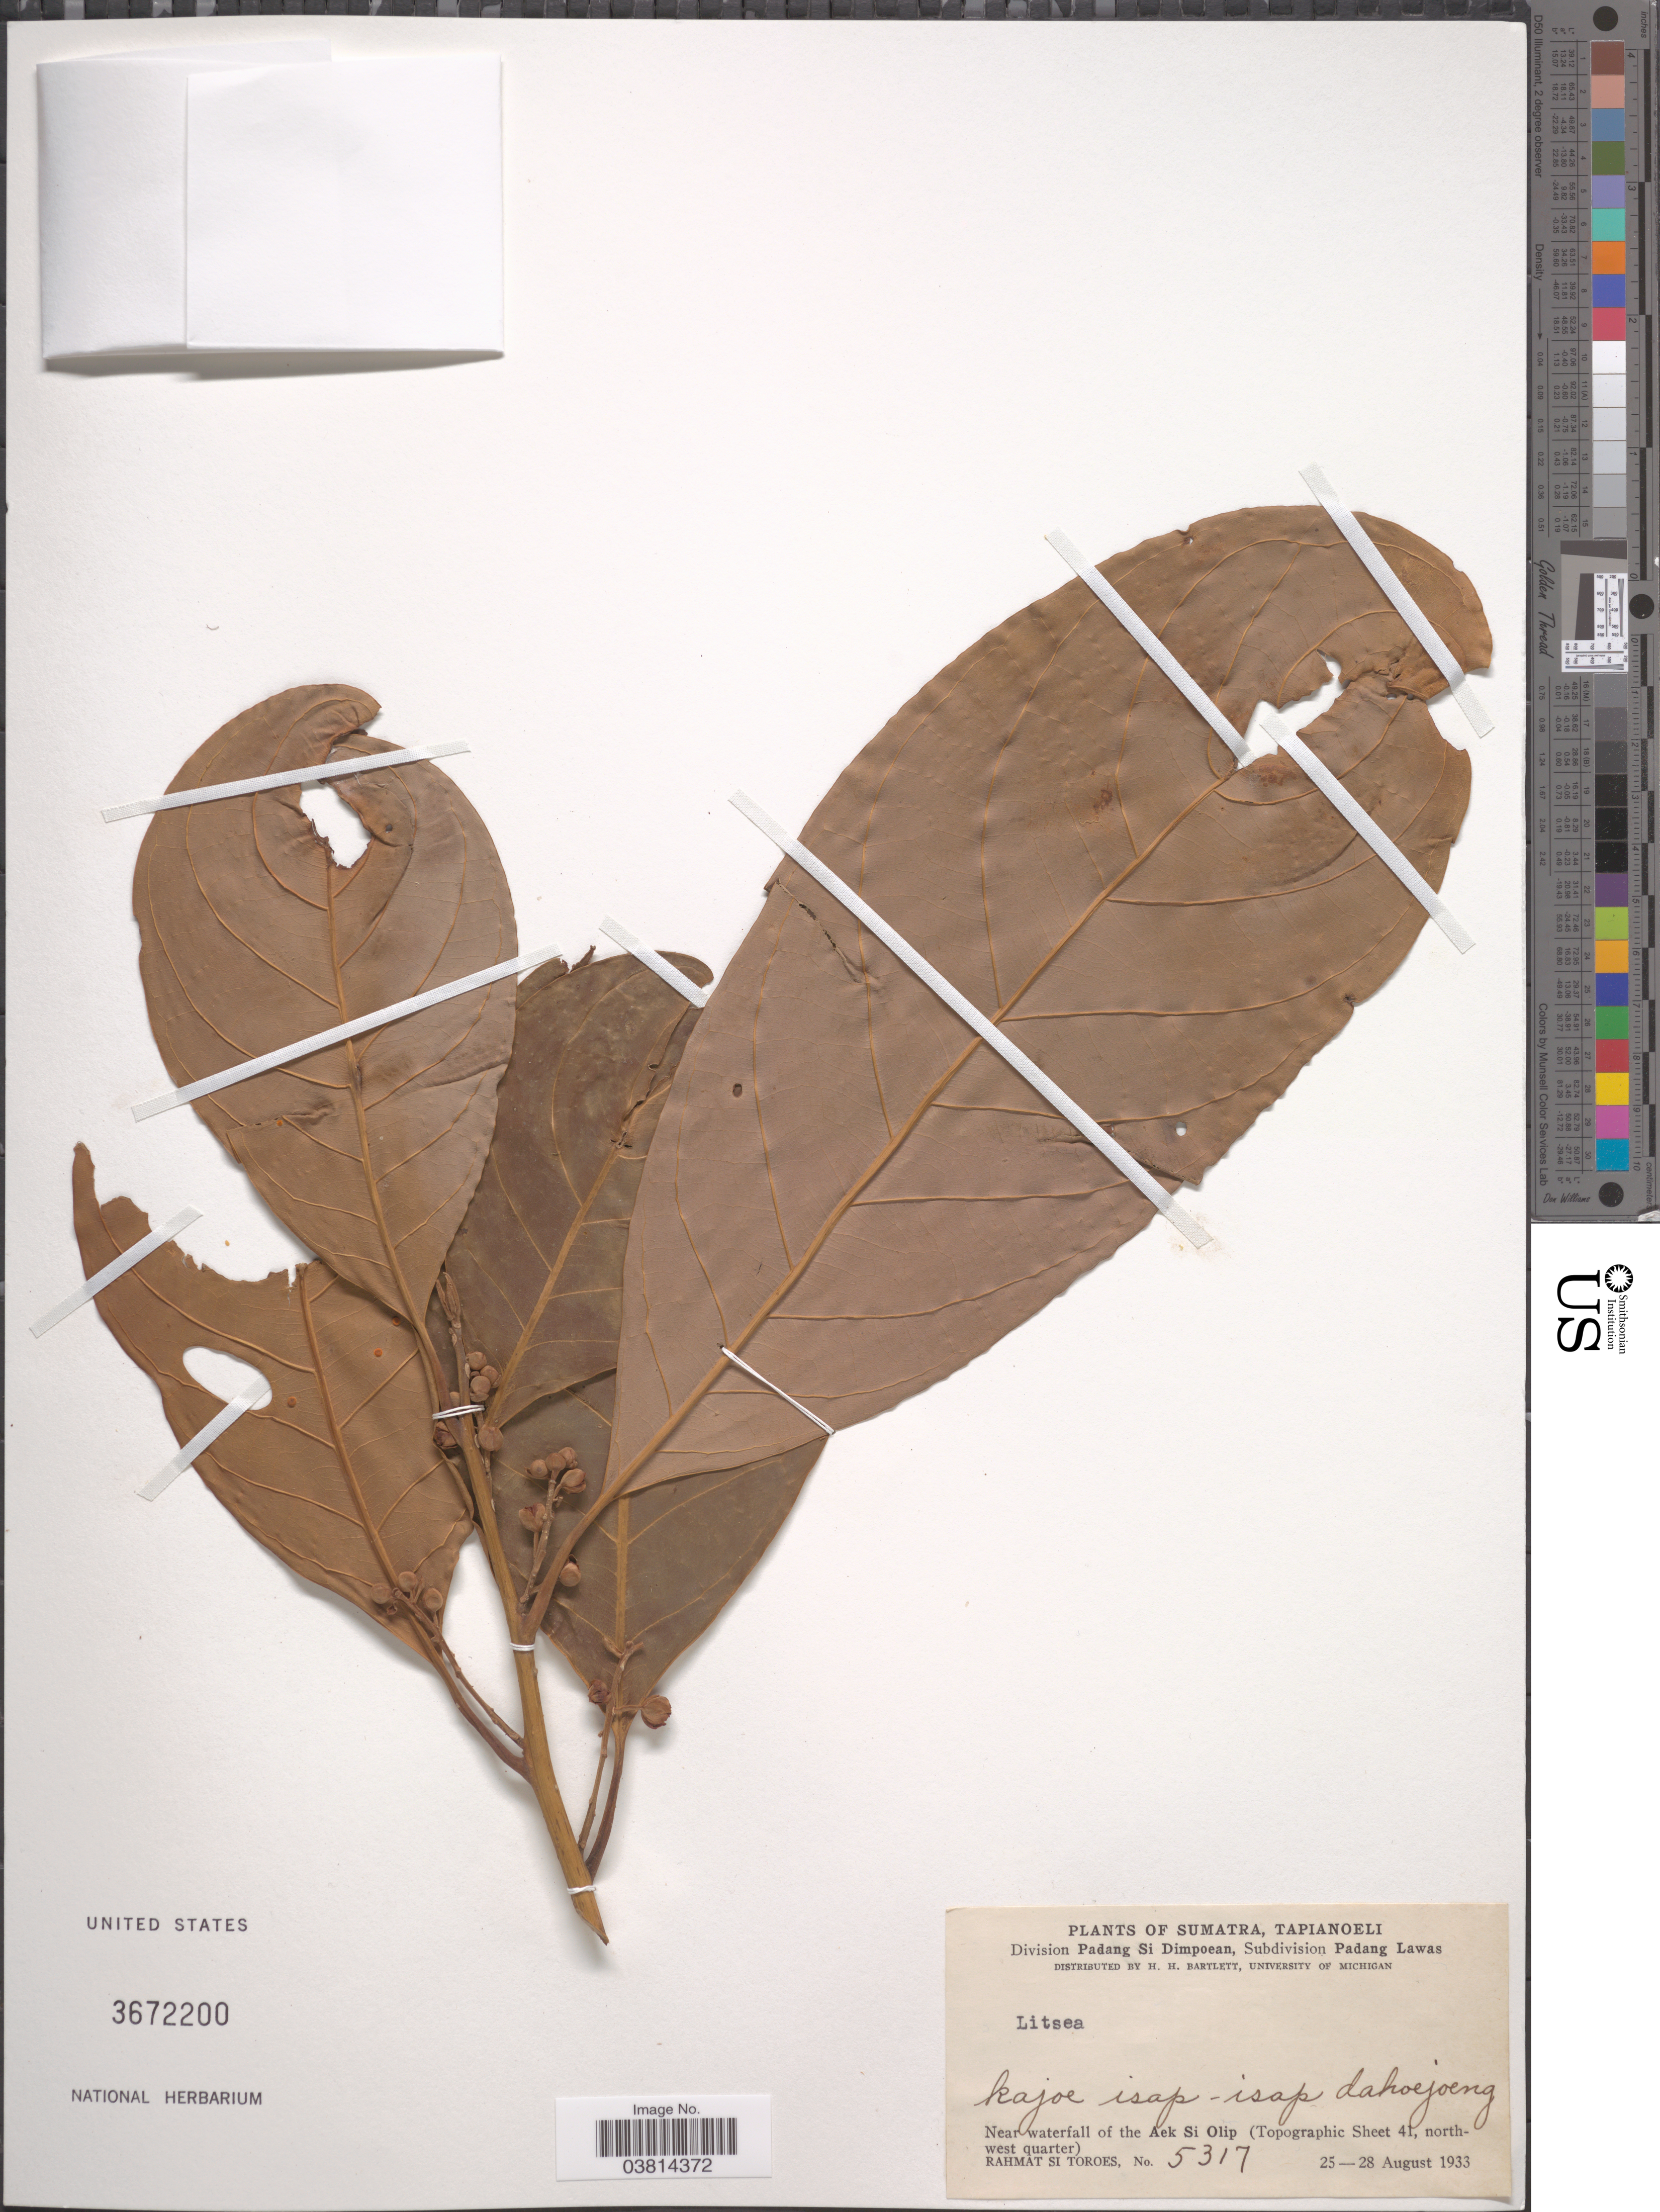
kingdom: Plantae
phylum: Tracheophyta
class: Magnoliopsida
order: Laurales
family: Lauraceae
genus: Litsea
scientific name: Litsea sp.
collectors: Rahmat Si Boeea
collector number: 5317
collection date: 1933-08-25/1933-08-28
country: Indonesia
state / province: Sumatra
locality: Tapianoeli. Division Padang Si Dimpoean, Subdivision Padang Lawas. Near waterfall of the Aek Si Olip (Topographic Sheet 41, north-west quarter).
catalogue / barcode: US 3672200